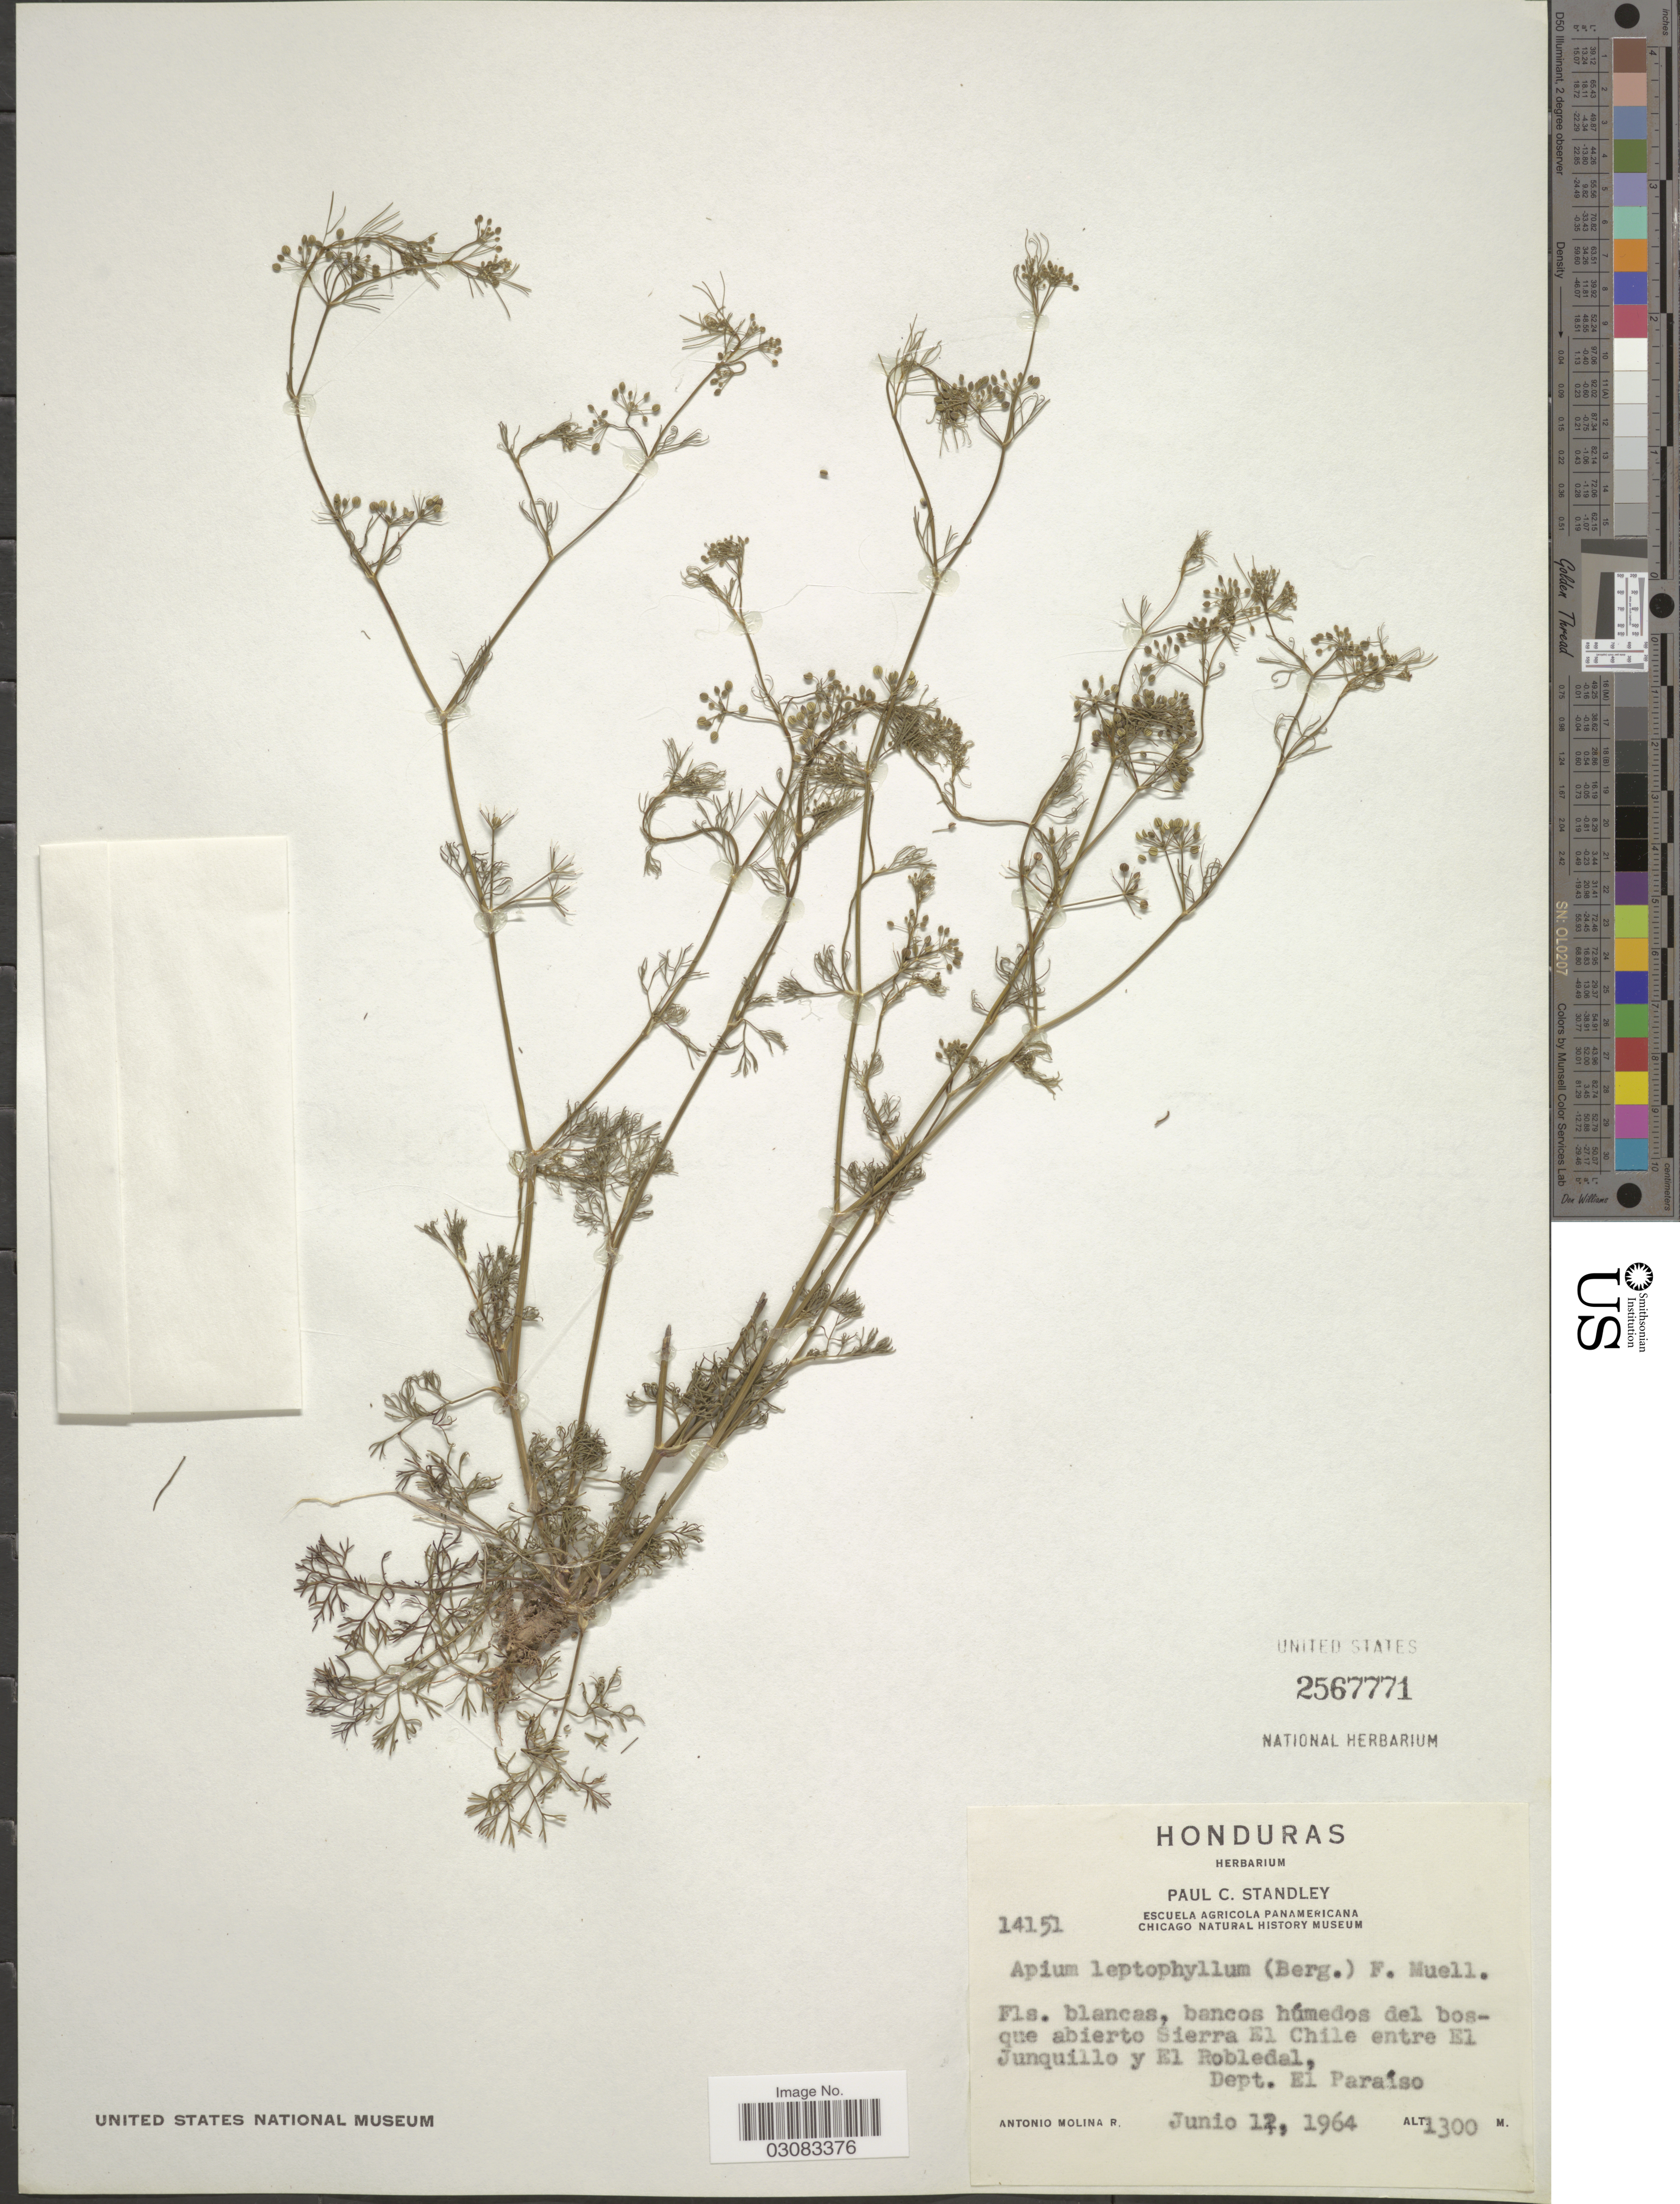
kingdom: Plantae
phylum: Tracheophyta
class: Magnoliopsida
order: Apiales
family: Apiaceae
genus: Cyclospermum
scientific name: Cyclospermum leptophyllum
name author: (Pers.) Sprague ex Britton & P. Wilson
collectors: A. Molina R.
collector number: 14151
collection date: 1964-06-12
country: Honduras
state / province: El Paraíso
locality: Bosque abierto Sierra El Chile entre El Junquillo y El Robledal, Dept. El Paraíso.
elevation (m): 1300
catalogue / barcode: US 2567771